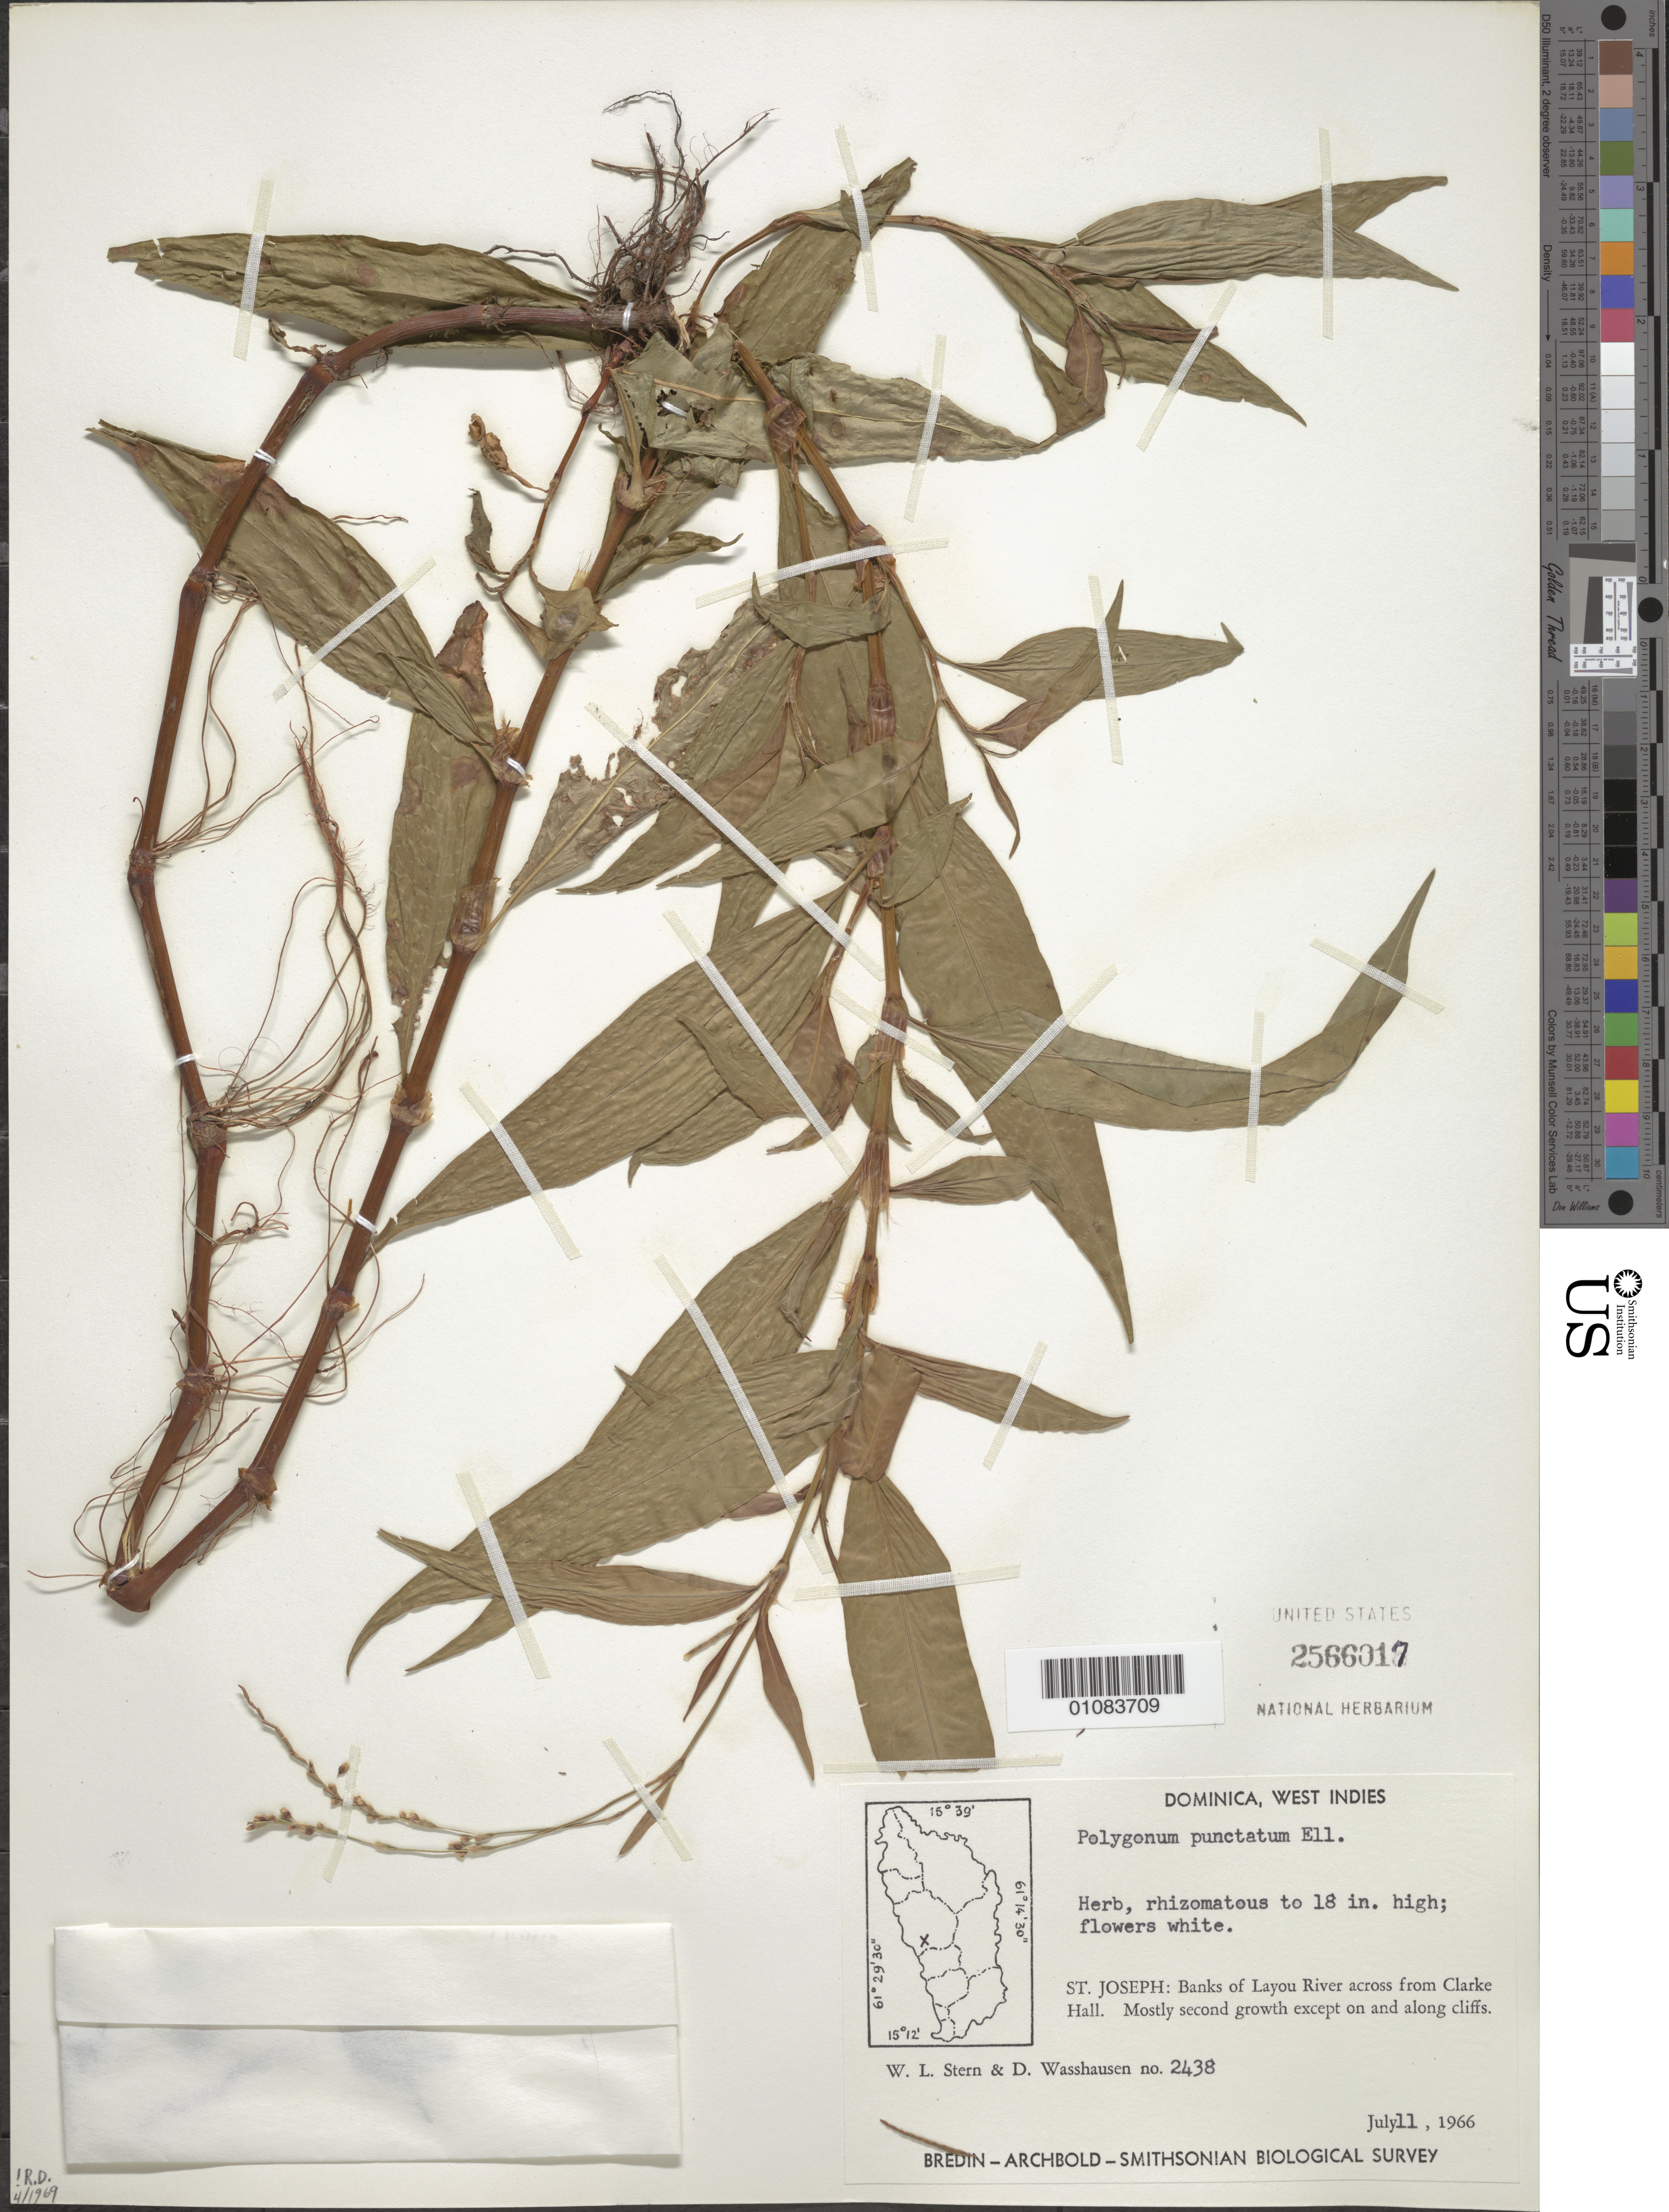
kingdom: Plantae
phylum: Tracheophyta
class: Magnoliopsida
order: Caryophyllales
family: Polygonaceae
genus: Polygonum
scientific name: Polygonum punctatum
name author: Elliott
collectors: W. L. Stern & D. C. Wasshausen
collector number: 2438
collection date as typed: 11 Jul 1966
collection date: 1966-07-11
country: Dominica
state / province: St. Joseph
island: Dominica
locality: Banks of Layou River across from Clarke Hall.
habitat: Mostly second growth except on and along cliffs.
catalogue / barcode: US 2566017